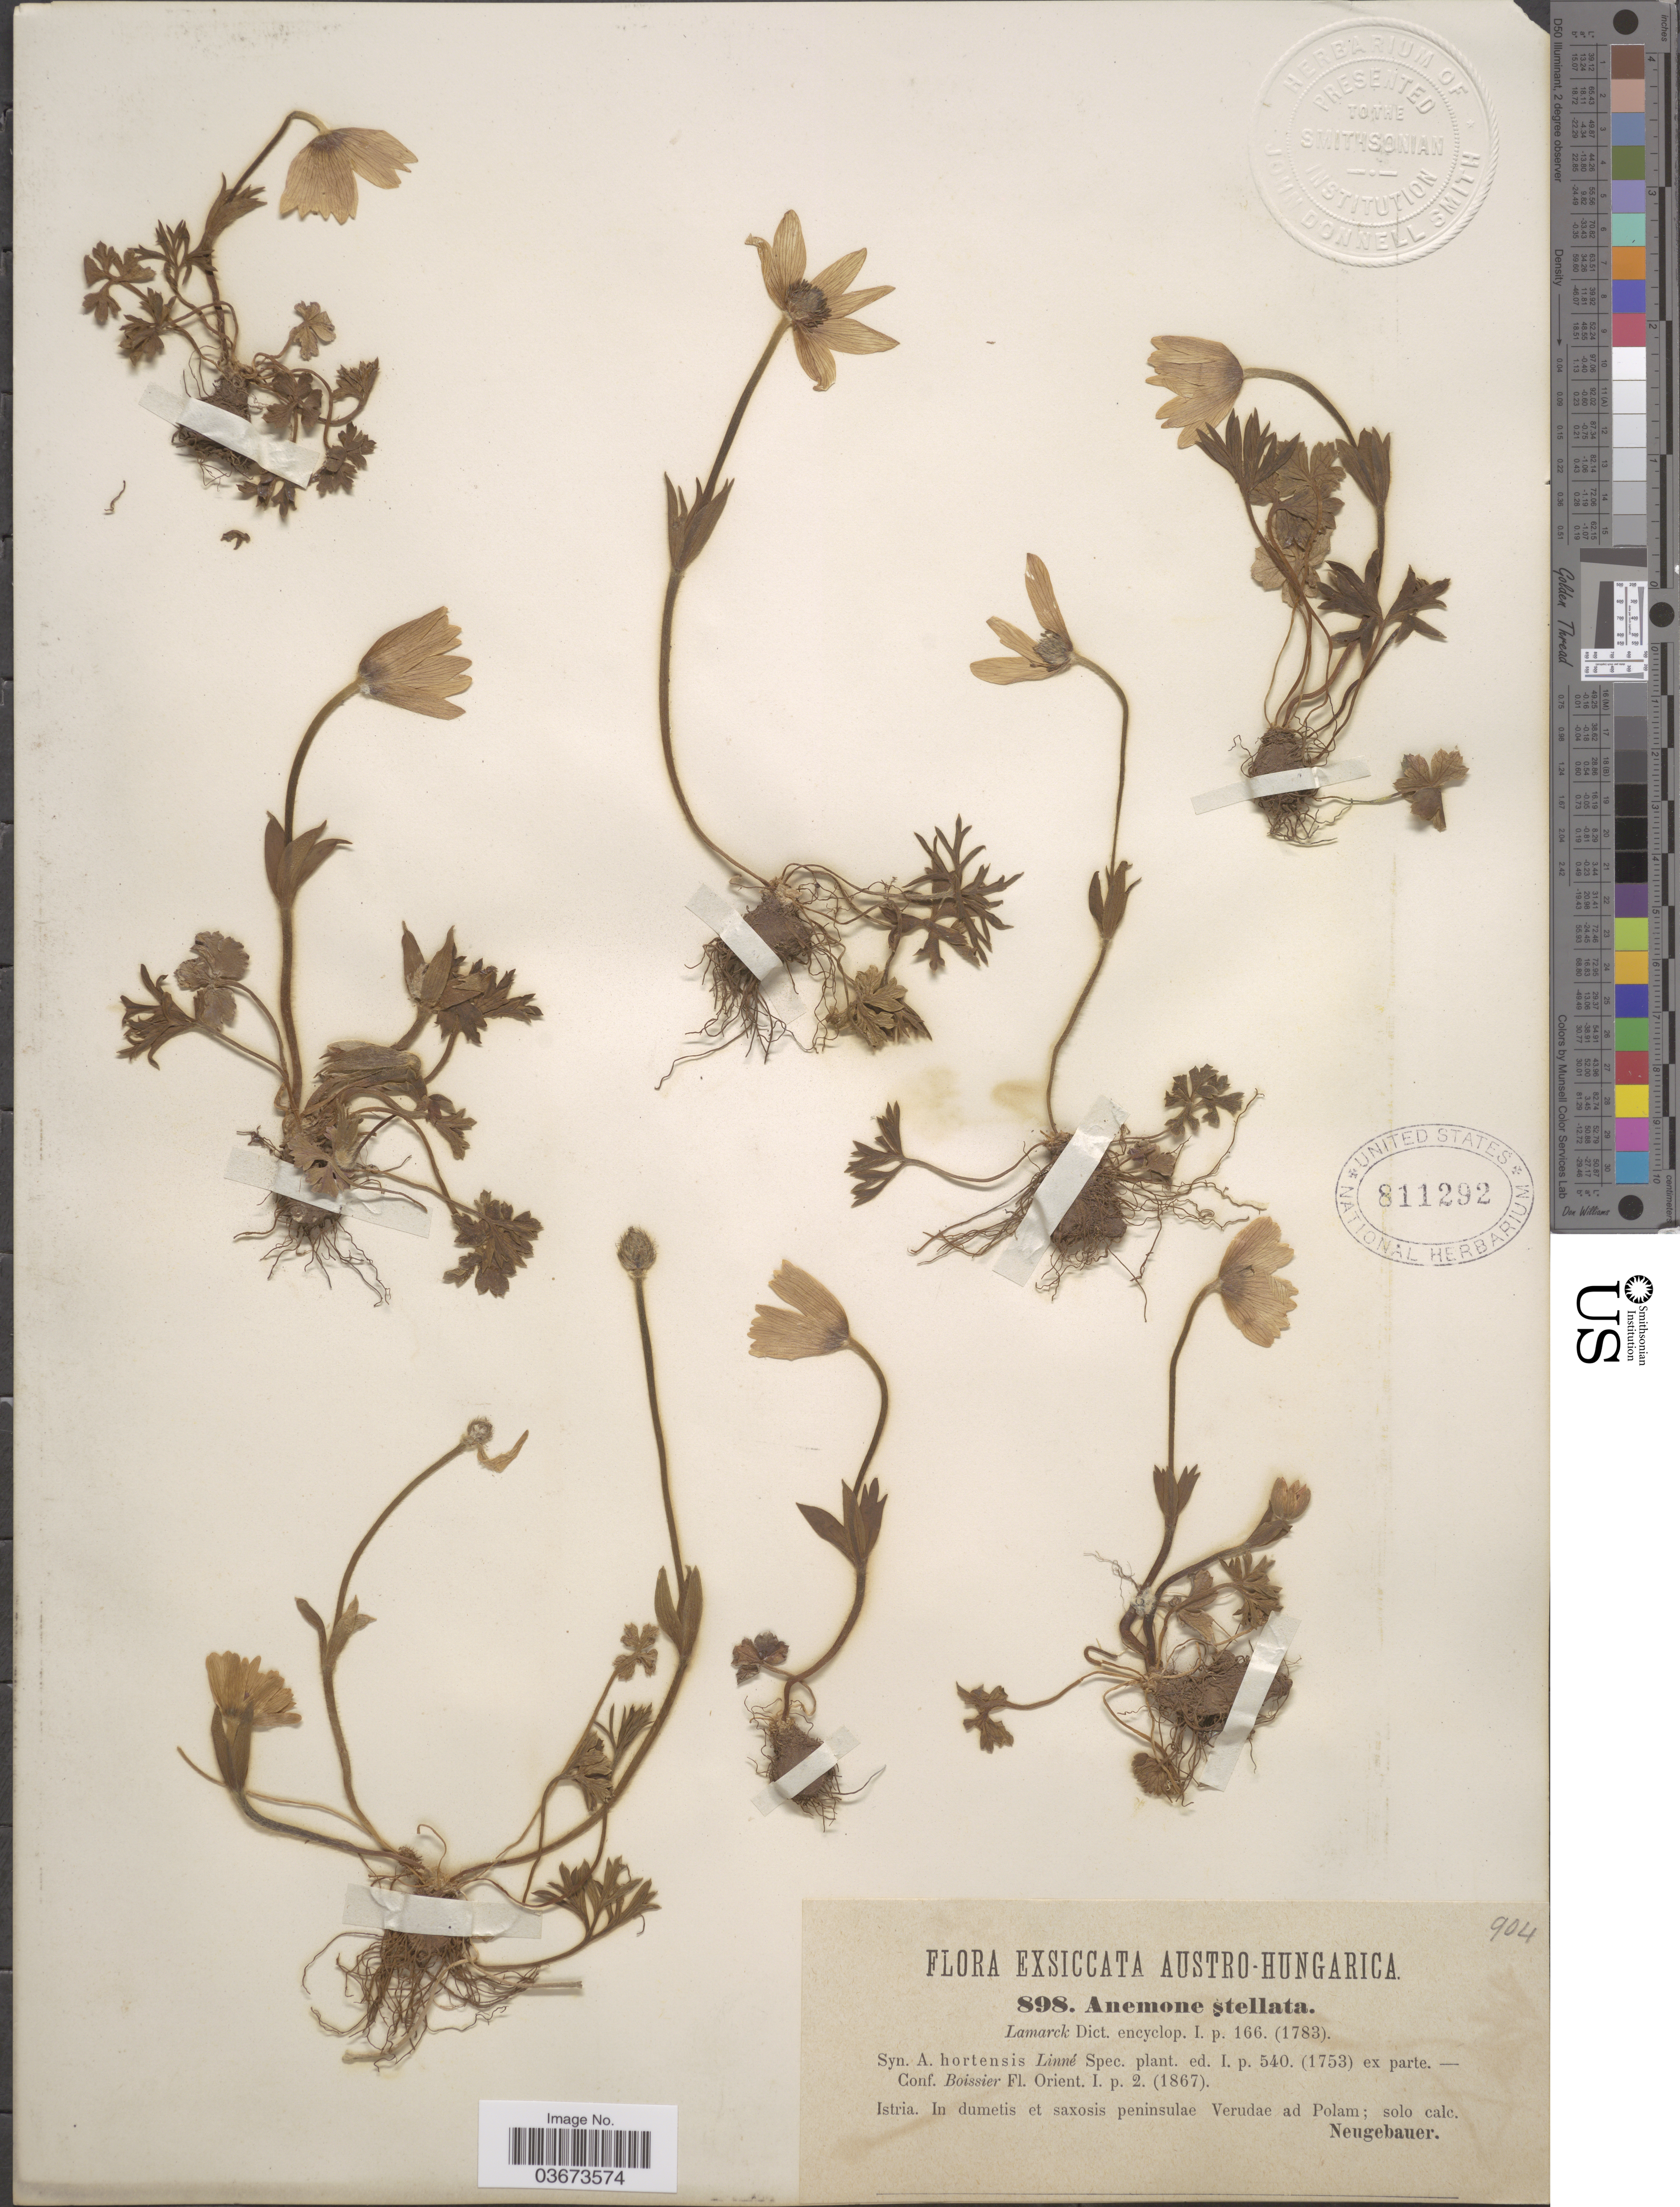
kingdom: Plantae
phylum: Tracheophyta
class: Magnoliopsida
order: Ranunculales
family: Ranunculaceae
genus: Anemone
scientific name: Anemone stellata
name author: Lam.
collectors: Neugebauer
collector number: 898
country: Croatia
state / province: Istria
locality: Austro-Hungarica. In dumetis et saxosis peninsulae Verudae ad Polam; solo calc.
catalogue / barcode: US 811292